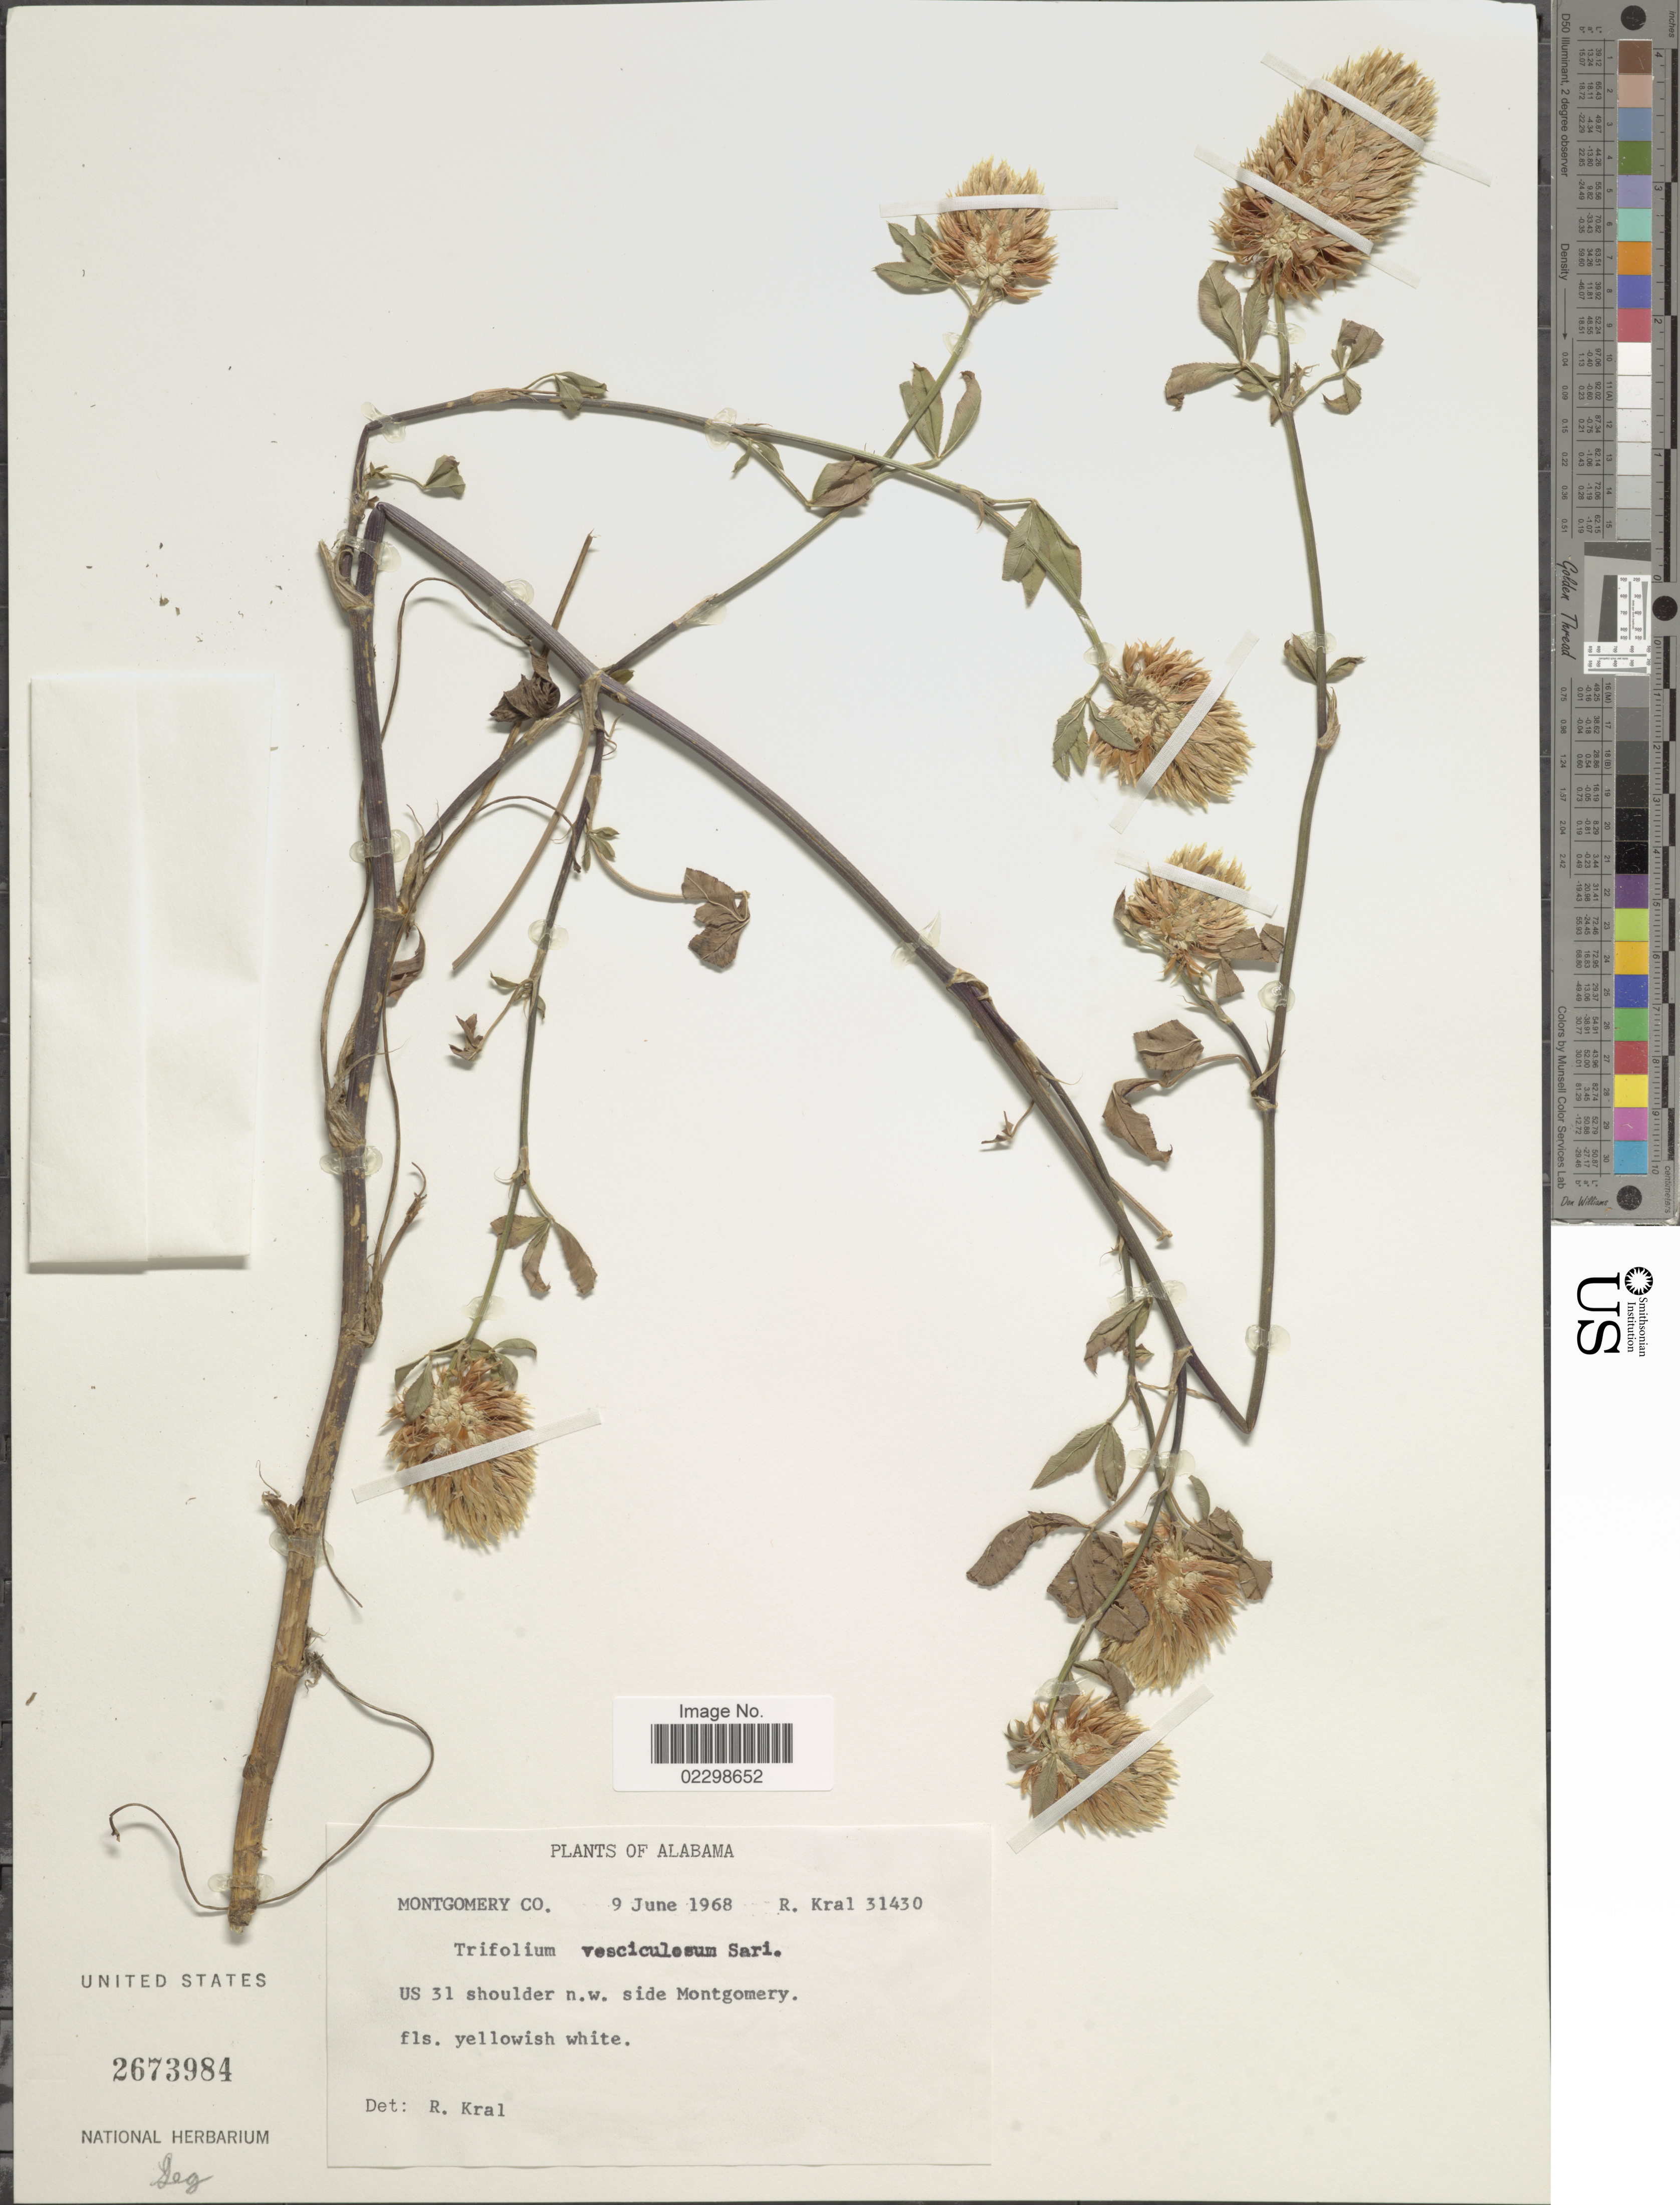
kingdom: Plantae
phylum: Tracheophyta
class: Magnoliopsida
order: Fabales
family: Fabaceae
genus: Trifolium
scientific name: Trifolium vesiculosum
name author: Savi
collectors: R. Kral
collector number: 31430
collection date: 1968-06-09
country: United States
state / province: Alabama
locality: Montgomery Co., US 31 shoulder n.w. side Montgomery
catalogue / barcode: US 2673984